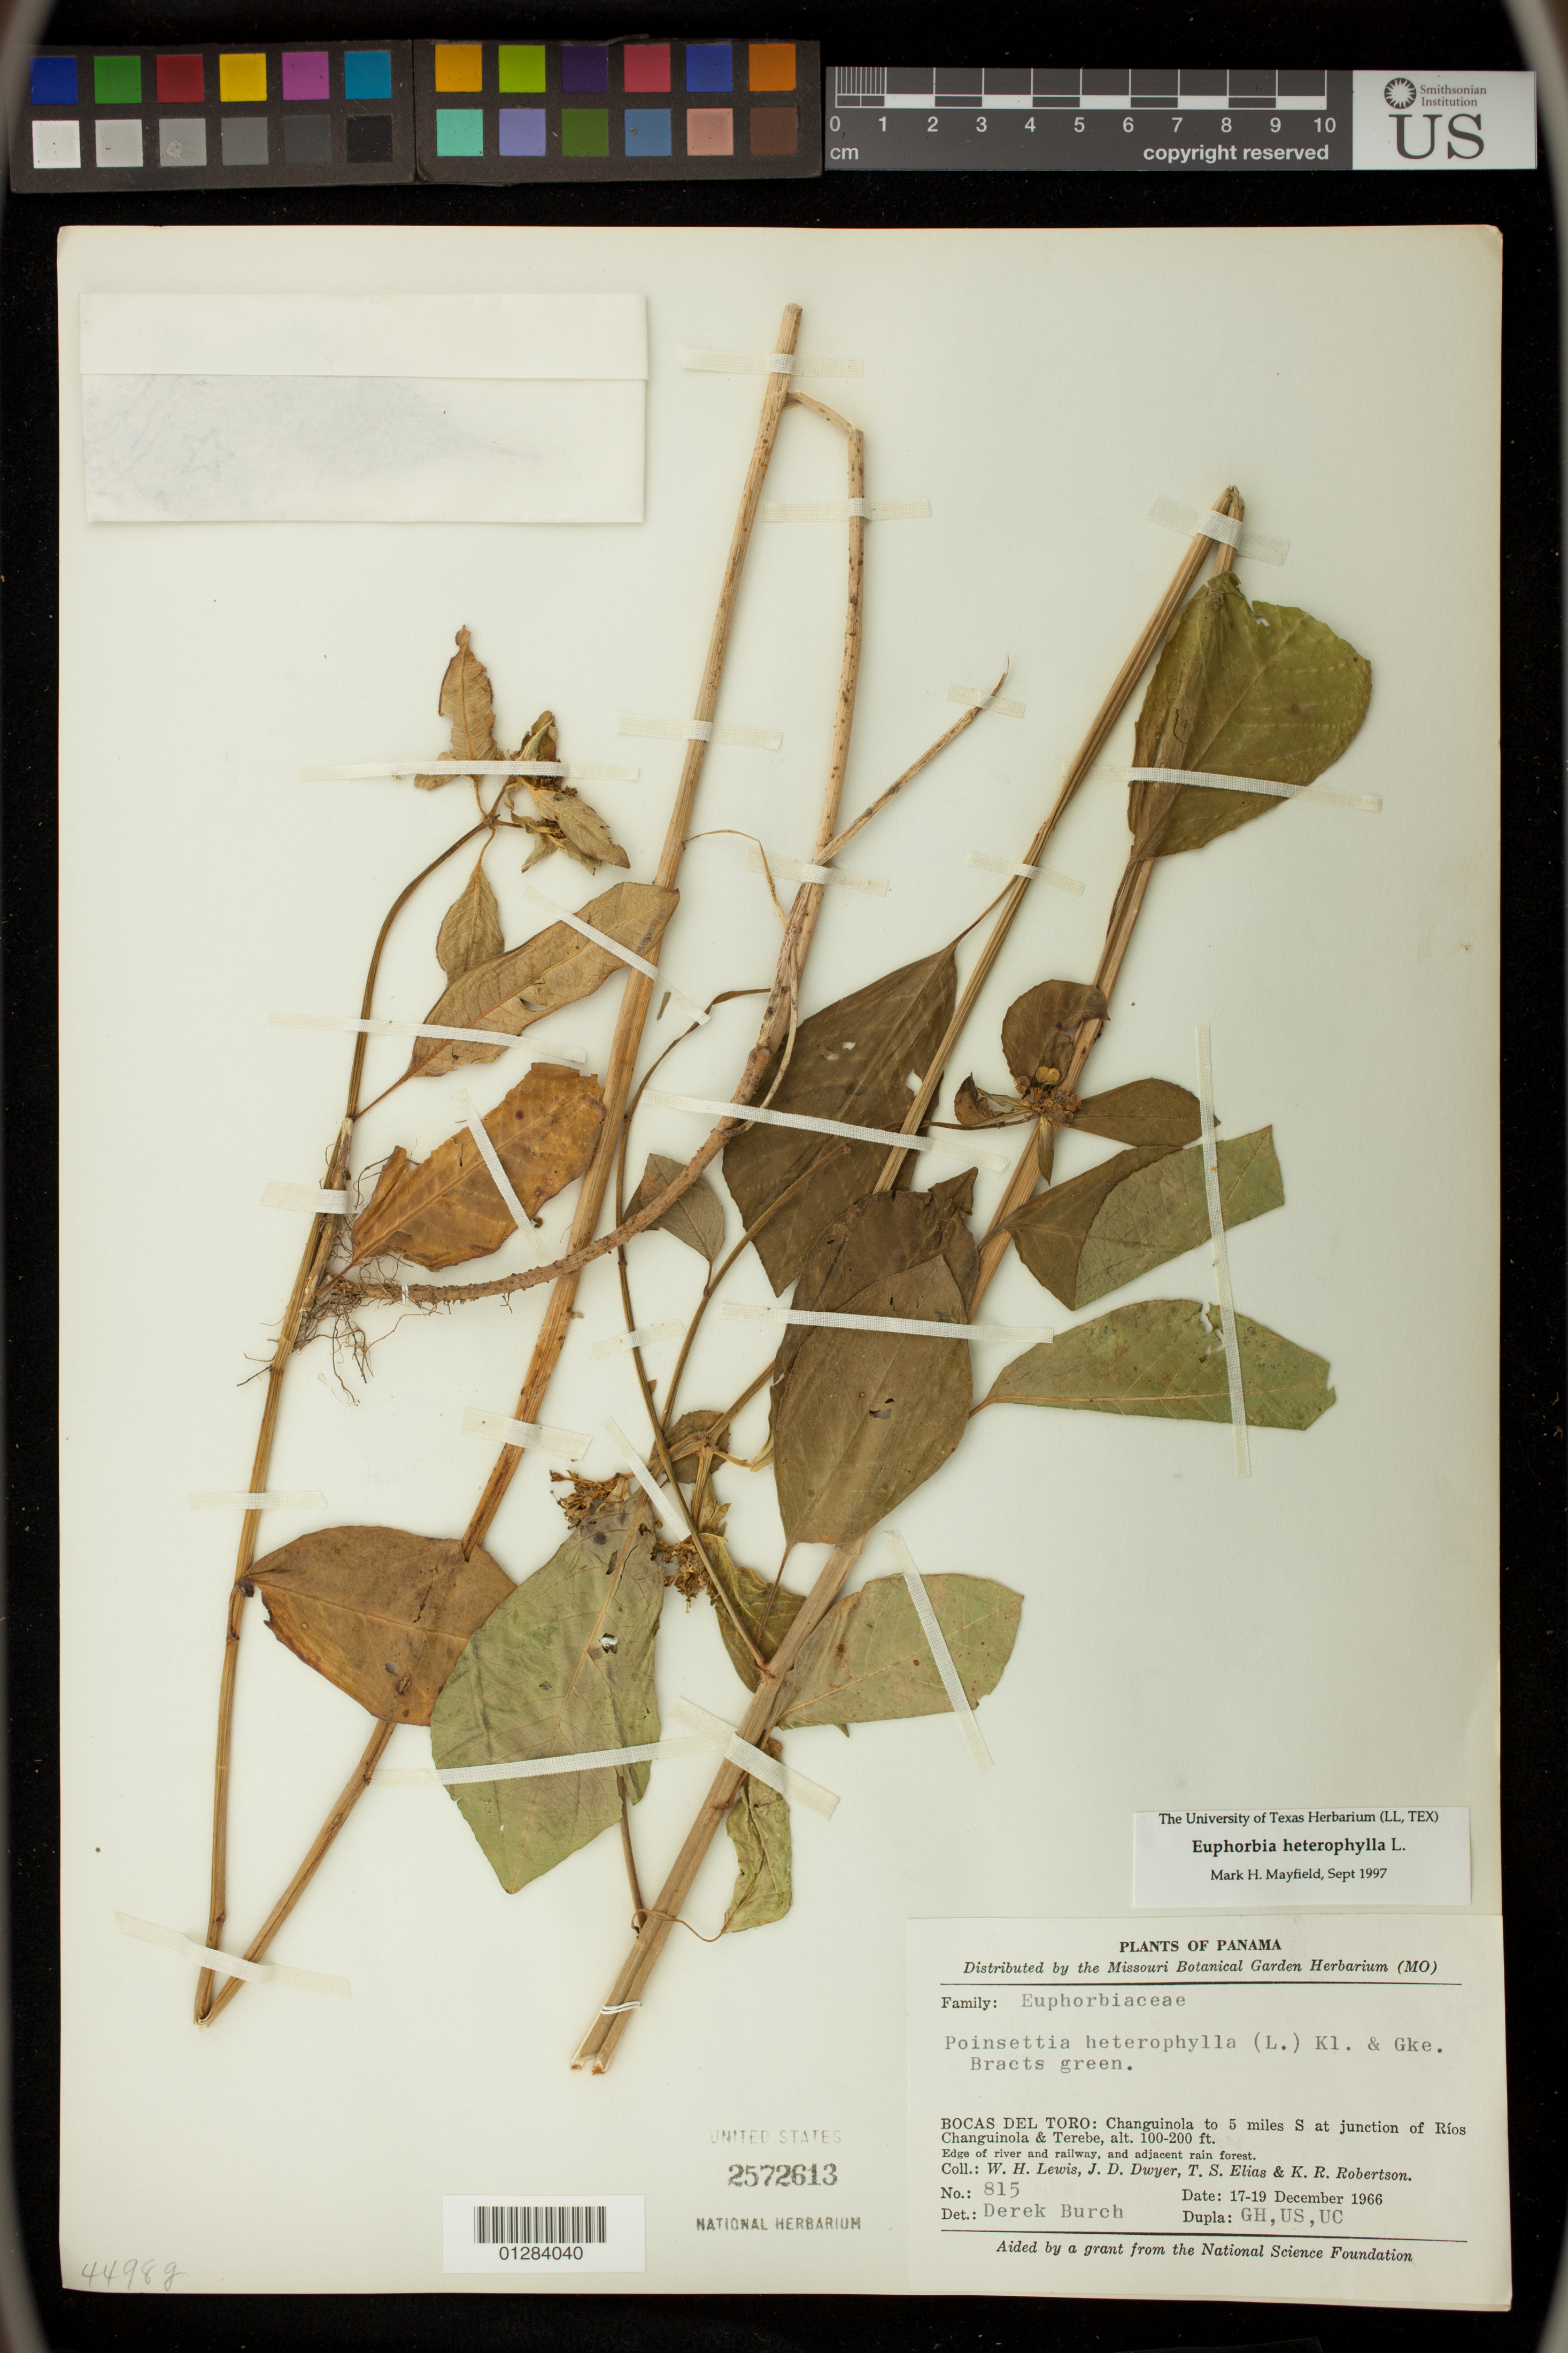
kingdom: Plantae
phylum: Tracheophyta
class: Magnoliopsida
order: Malpighiales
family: Euphorbiaceae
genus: Euphorbia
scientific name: Euphorbia heterophylla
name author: L.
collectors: W. H. Lewis, J. D. Dwyer, T. S. Elias & K. Robertson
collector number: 815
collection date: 1966-12-17/1966-12-19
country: Panama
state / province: Bocas del Toro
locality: Changuinola to 5 miles S at junction of Rios Changuinola & Terebe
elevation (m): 30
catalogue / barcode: US 2572613